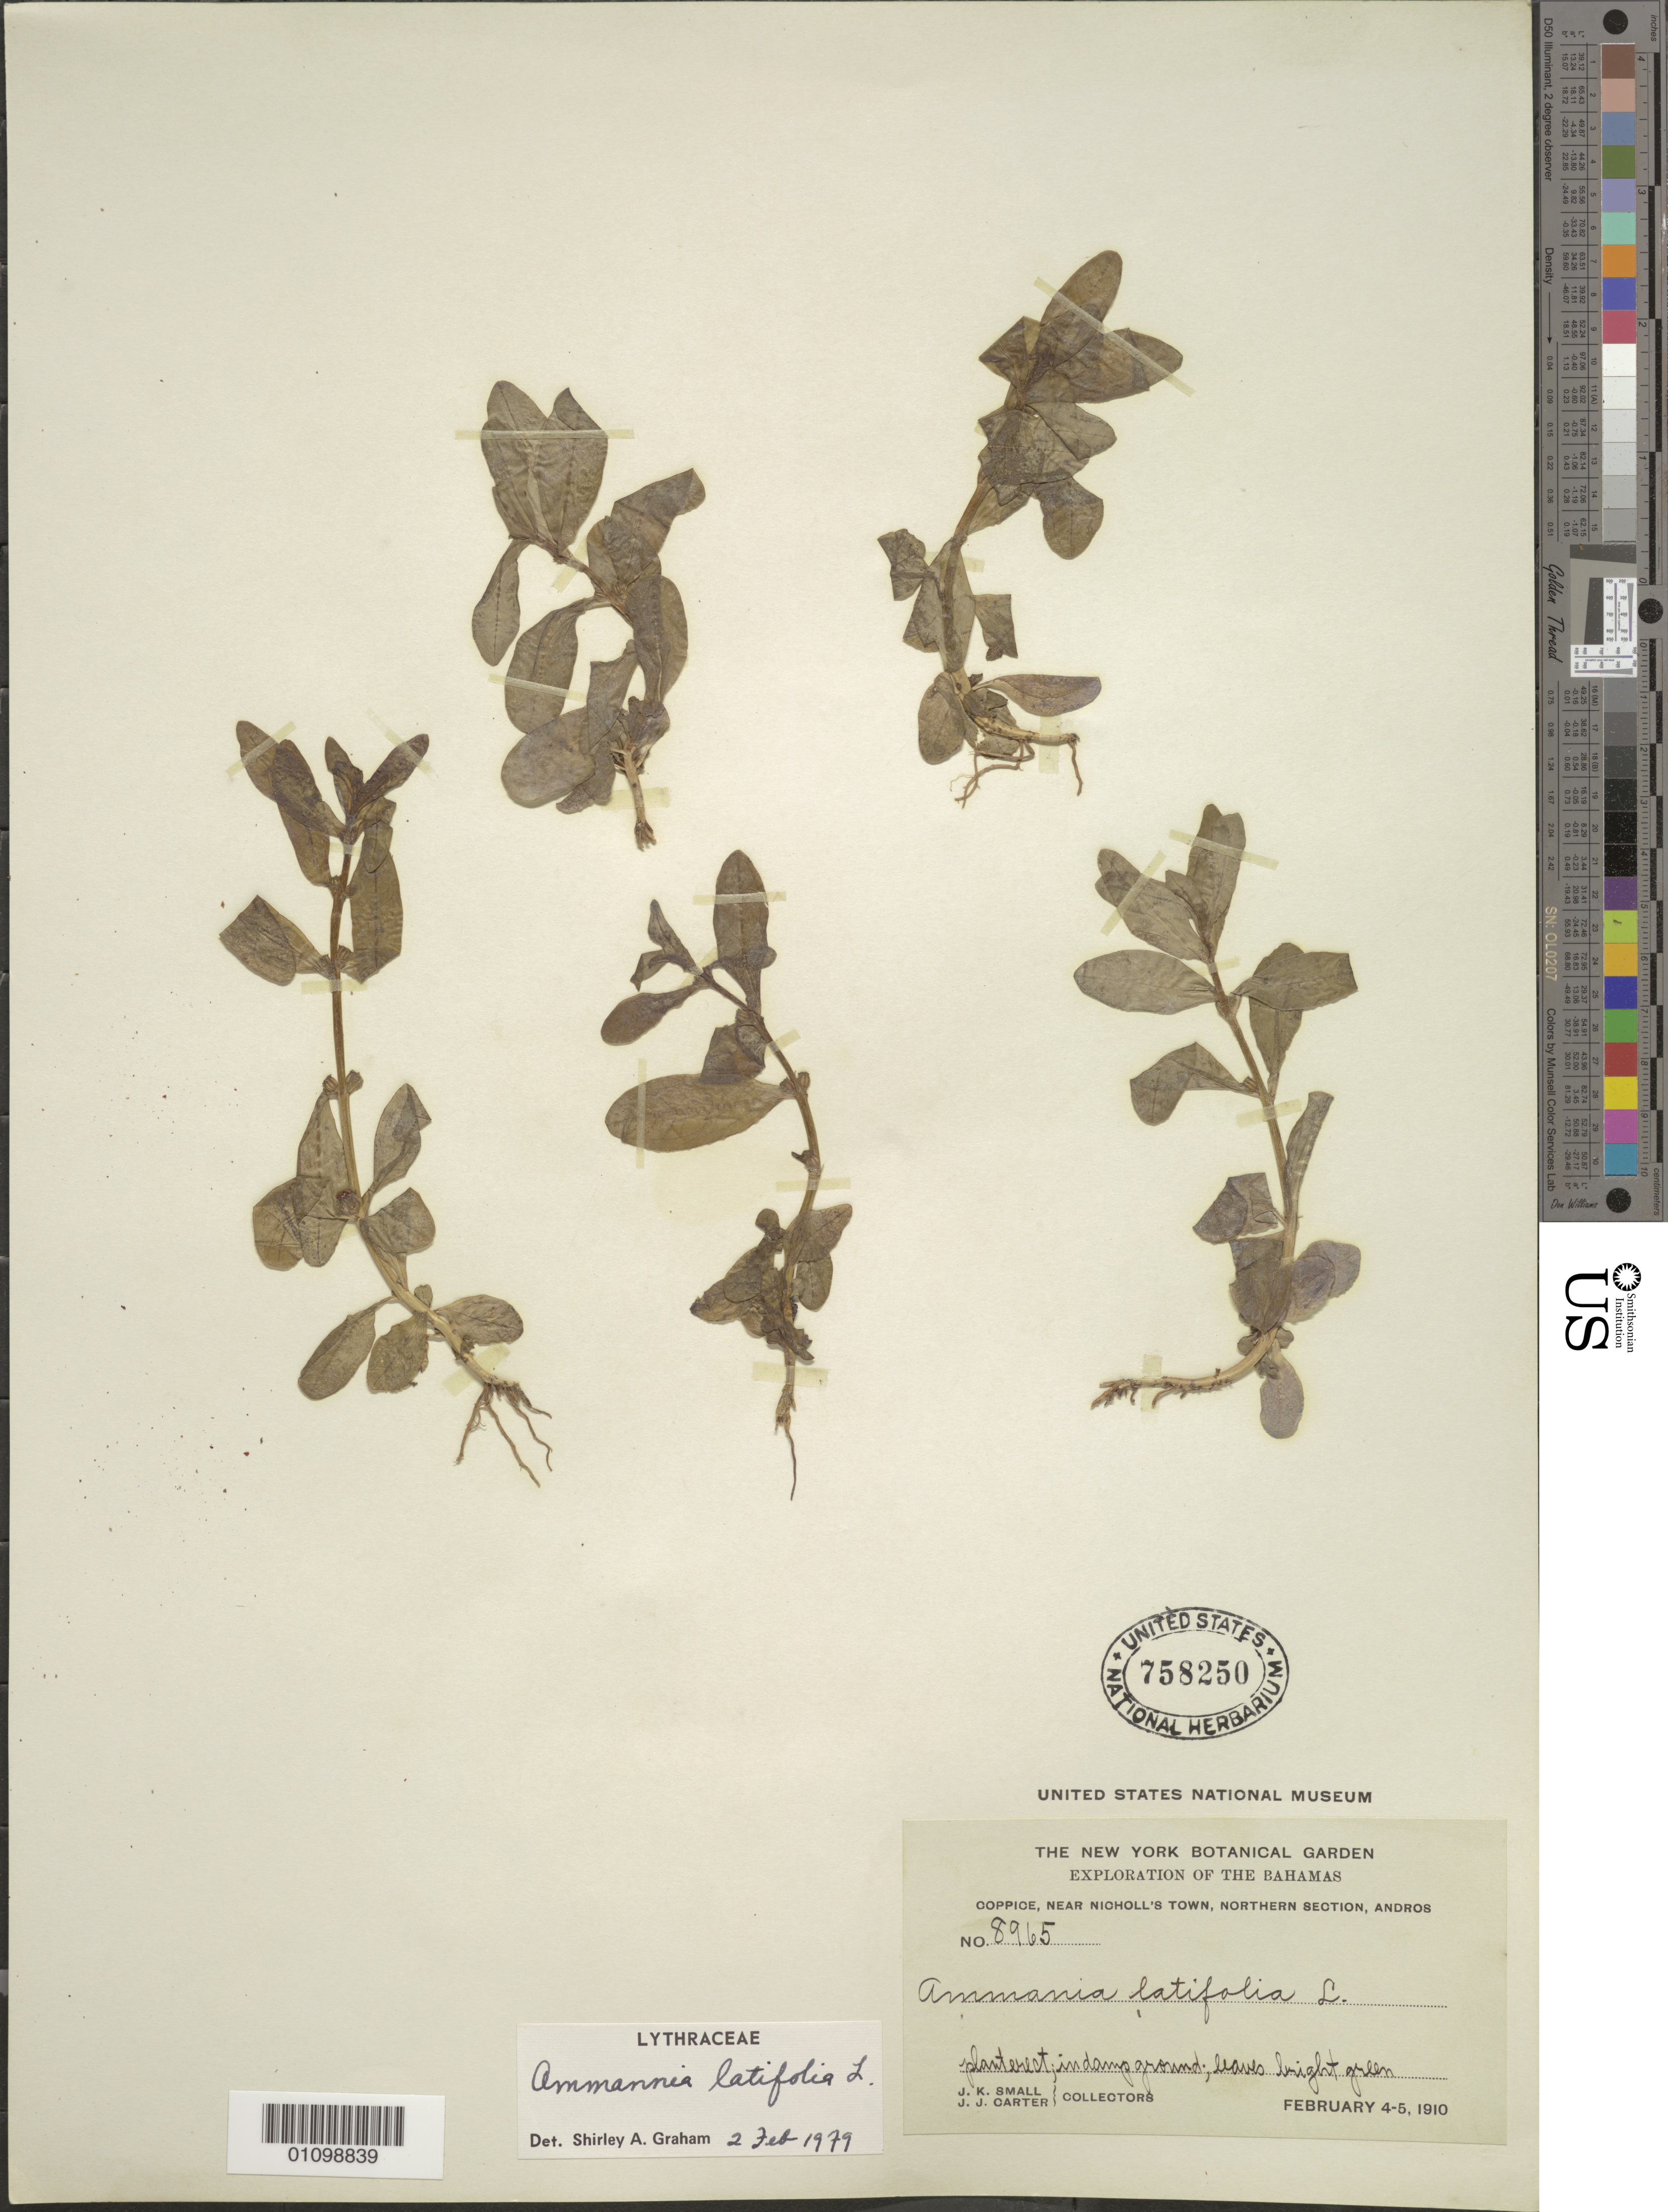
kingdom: Plantae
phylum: Tracheophyta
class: Magnoliopsida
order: Myrtales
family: Lythraceae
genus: Ammannia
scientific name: Ammannia latifolia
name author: L.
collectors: J. K. Small & J. J. Carter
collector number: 8965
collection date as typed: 04 Feb 1910 to 05 Feb 1910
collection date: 1910-02-04/1910-02-05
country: Bahamas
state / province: North Andros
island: Andros I.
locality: Coppice, near Nicholl's town.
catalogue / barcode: US 758250